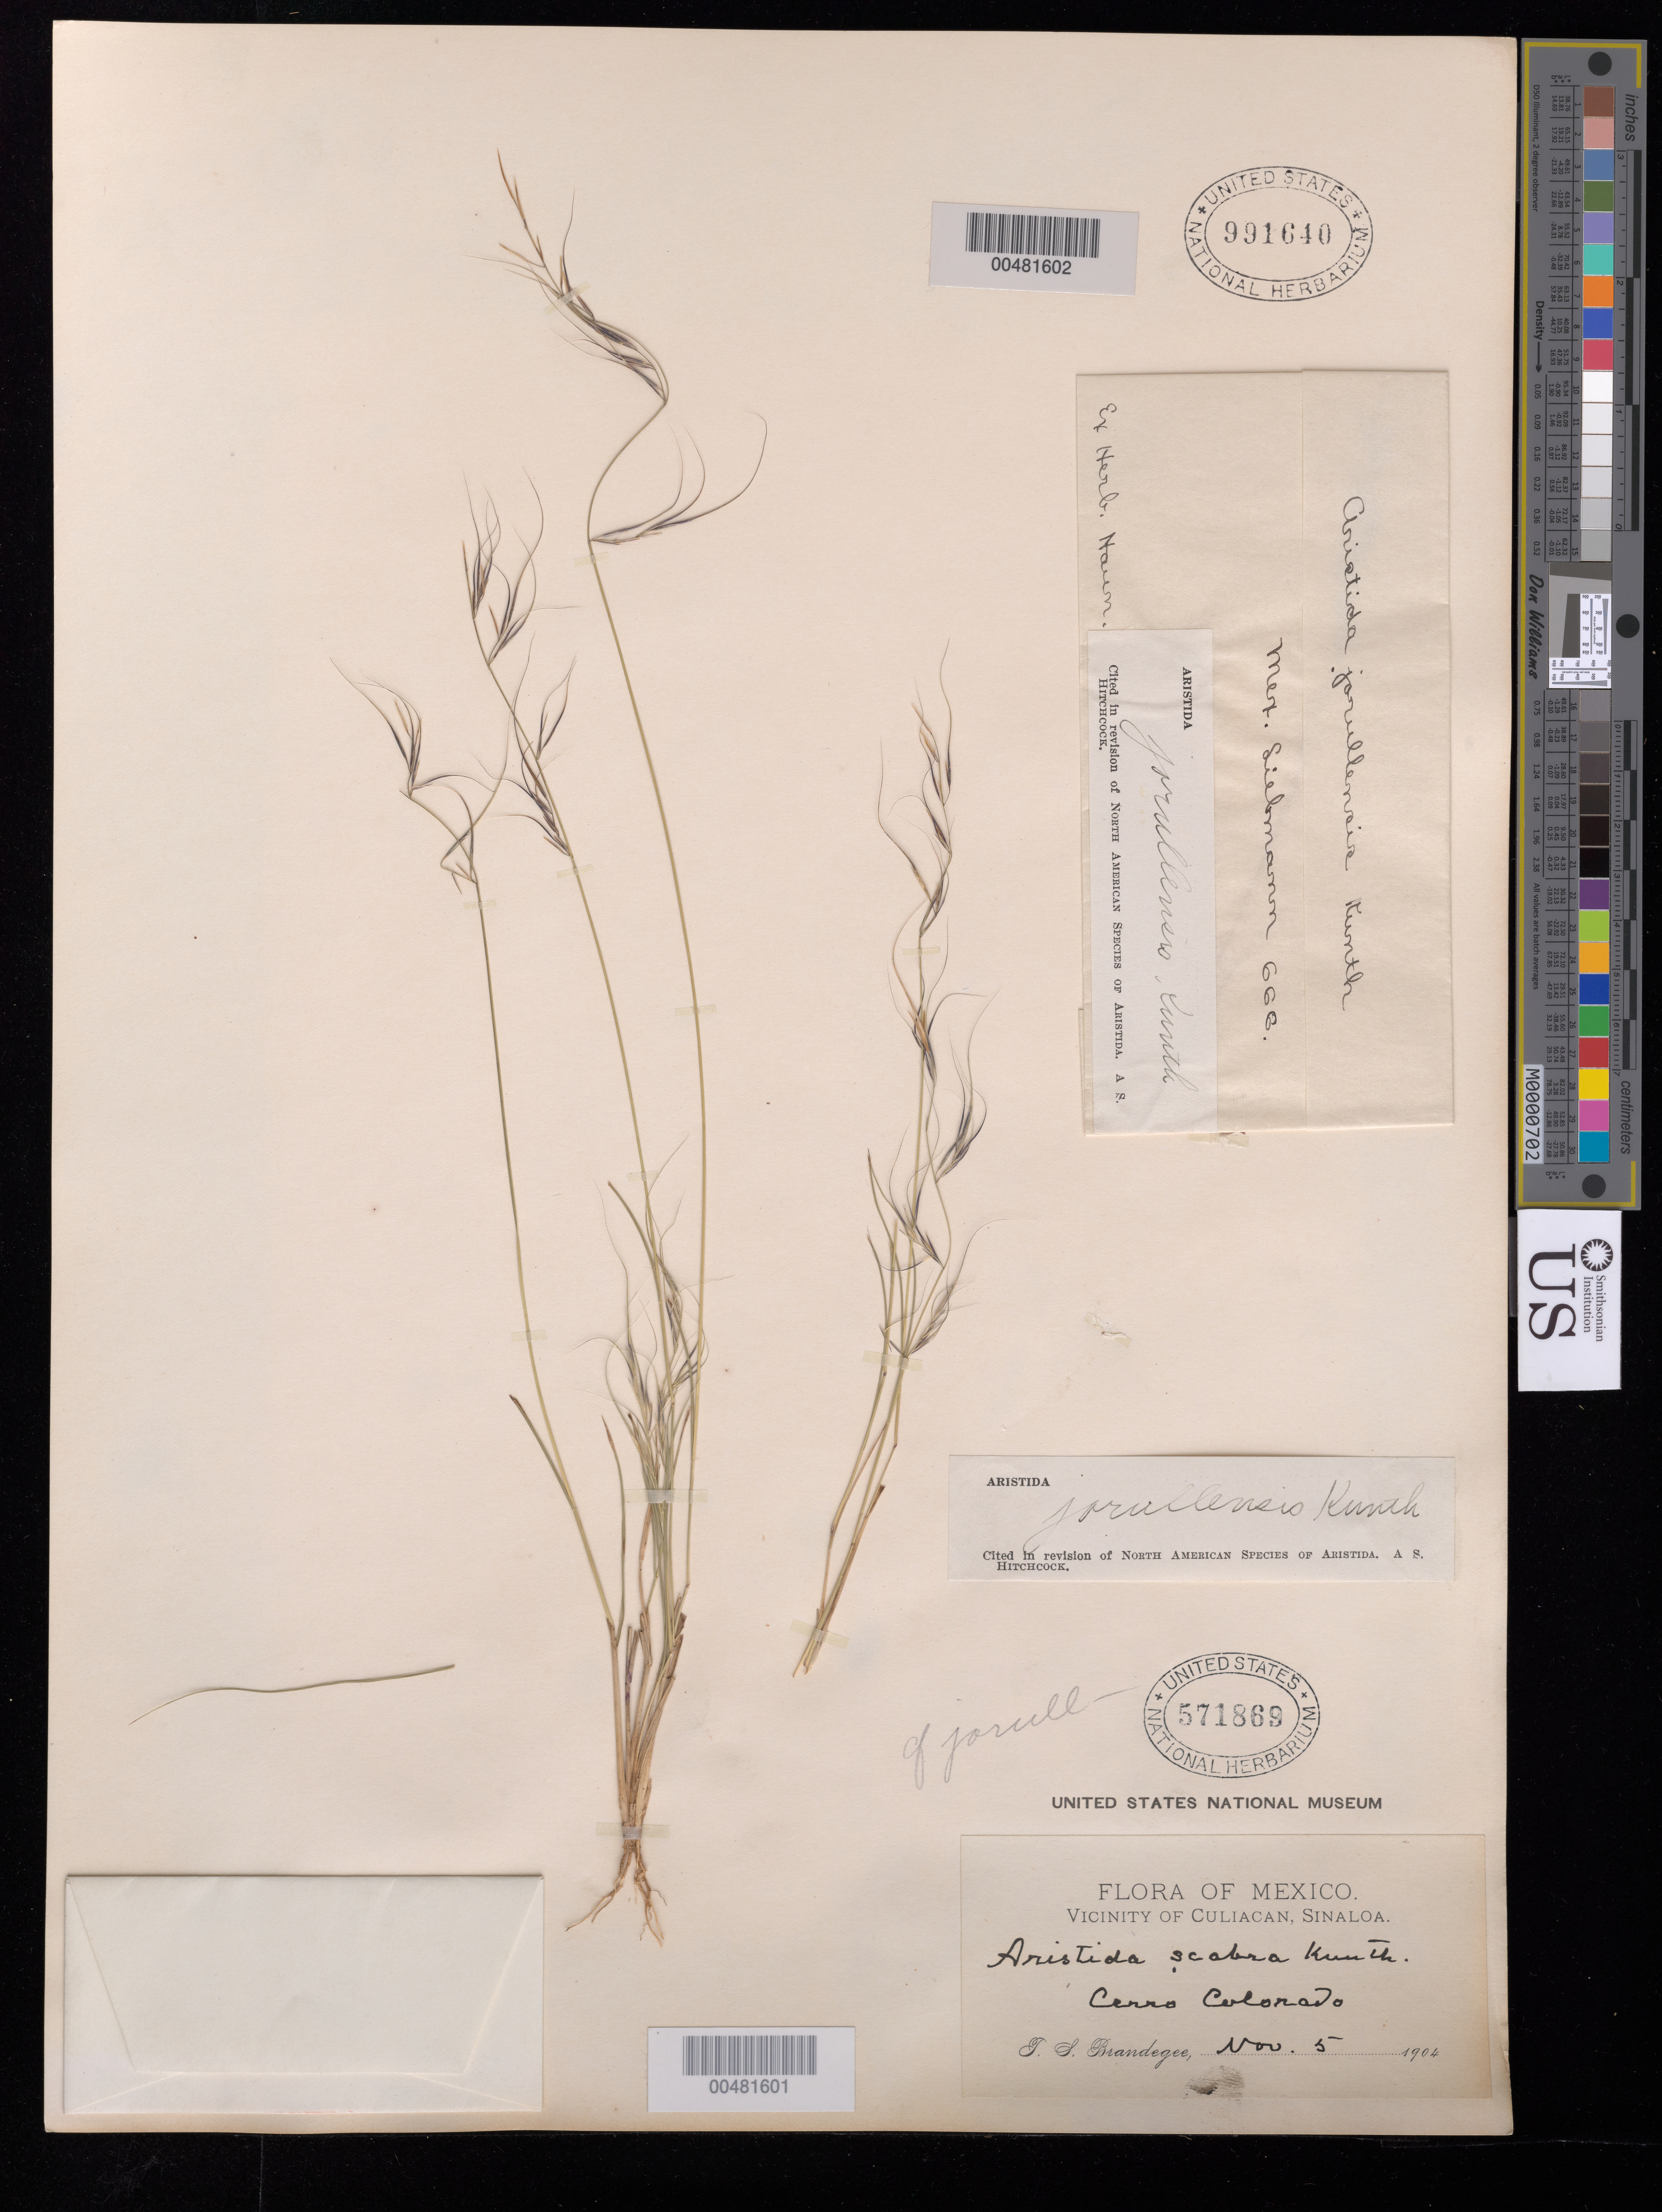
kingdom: Plantae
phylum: Tracheophyta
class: Liliopsida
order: Poales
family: Poaceae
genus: Aristida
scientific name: Aristida jorullensis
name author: Kunth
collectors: T. S. Brandegee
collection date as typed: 5 Nov 1904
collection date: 1904-11-05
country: Mexico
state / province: Sinaloa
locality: Vicinity of Culiacan, Cerro Colorado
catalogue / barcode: US 571869